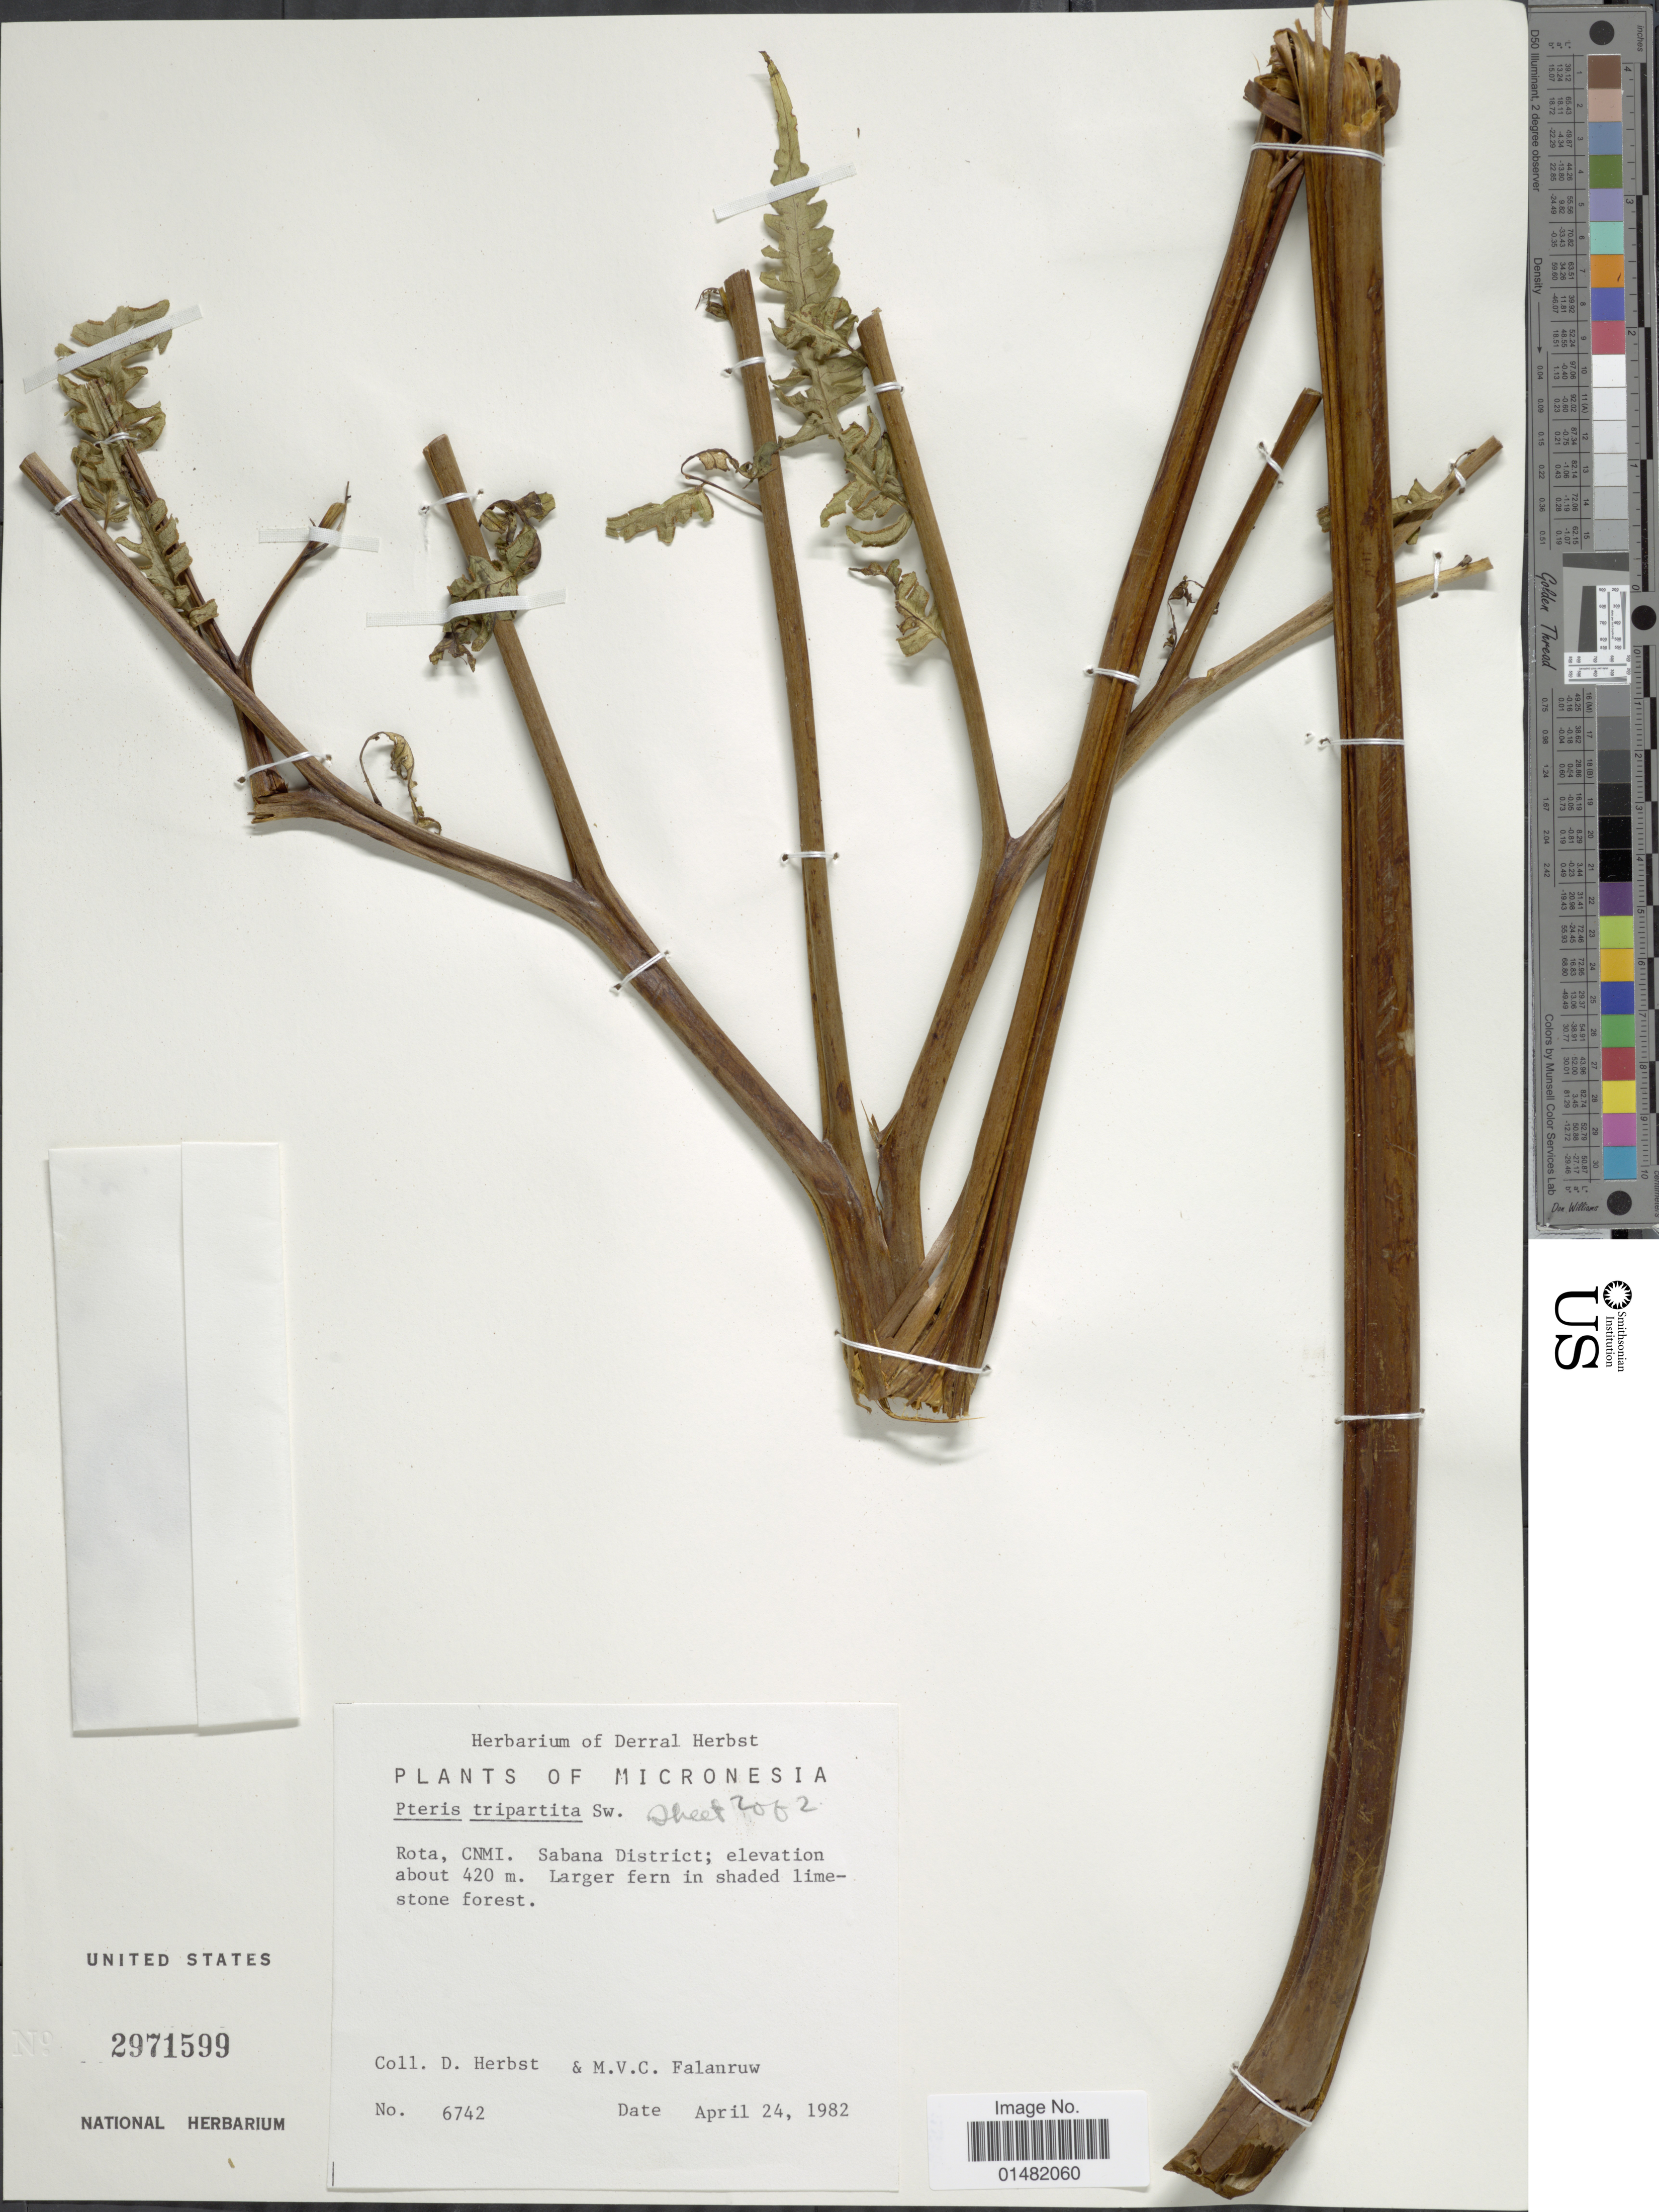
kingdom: Plantae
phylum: Tracheophyta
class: Polypodiopsida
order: Polypodiales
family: Pteridaceae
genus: Pteris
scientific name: Pteris tripartita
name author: Sw.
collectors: D. Herbst & M. V. Falanruw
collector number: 6742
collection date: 1982-04-24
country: Northern Mariana Islands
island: Rota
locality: Rota, CNMI. Sabana District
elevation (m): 420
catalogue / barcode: US 2971599